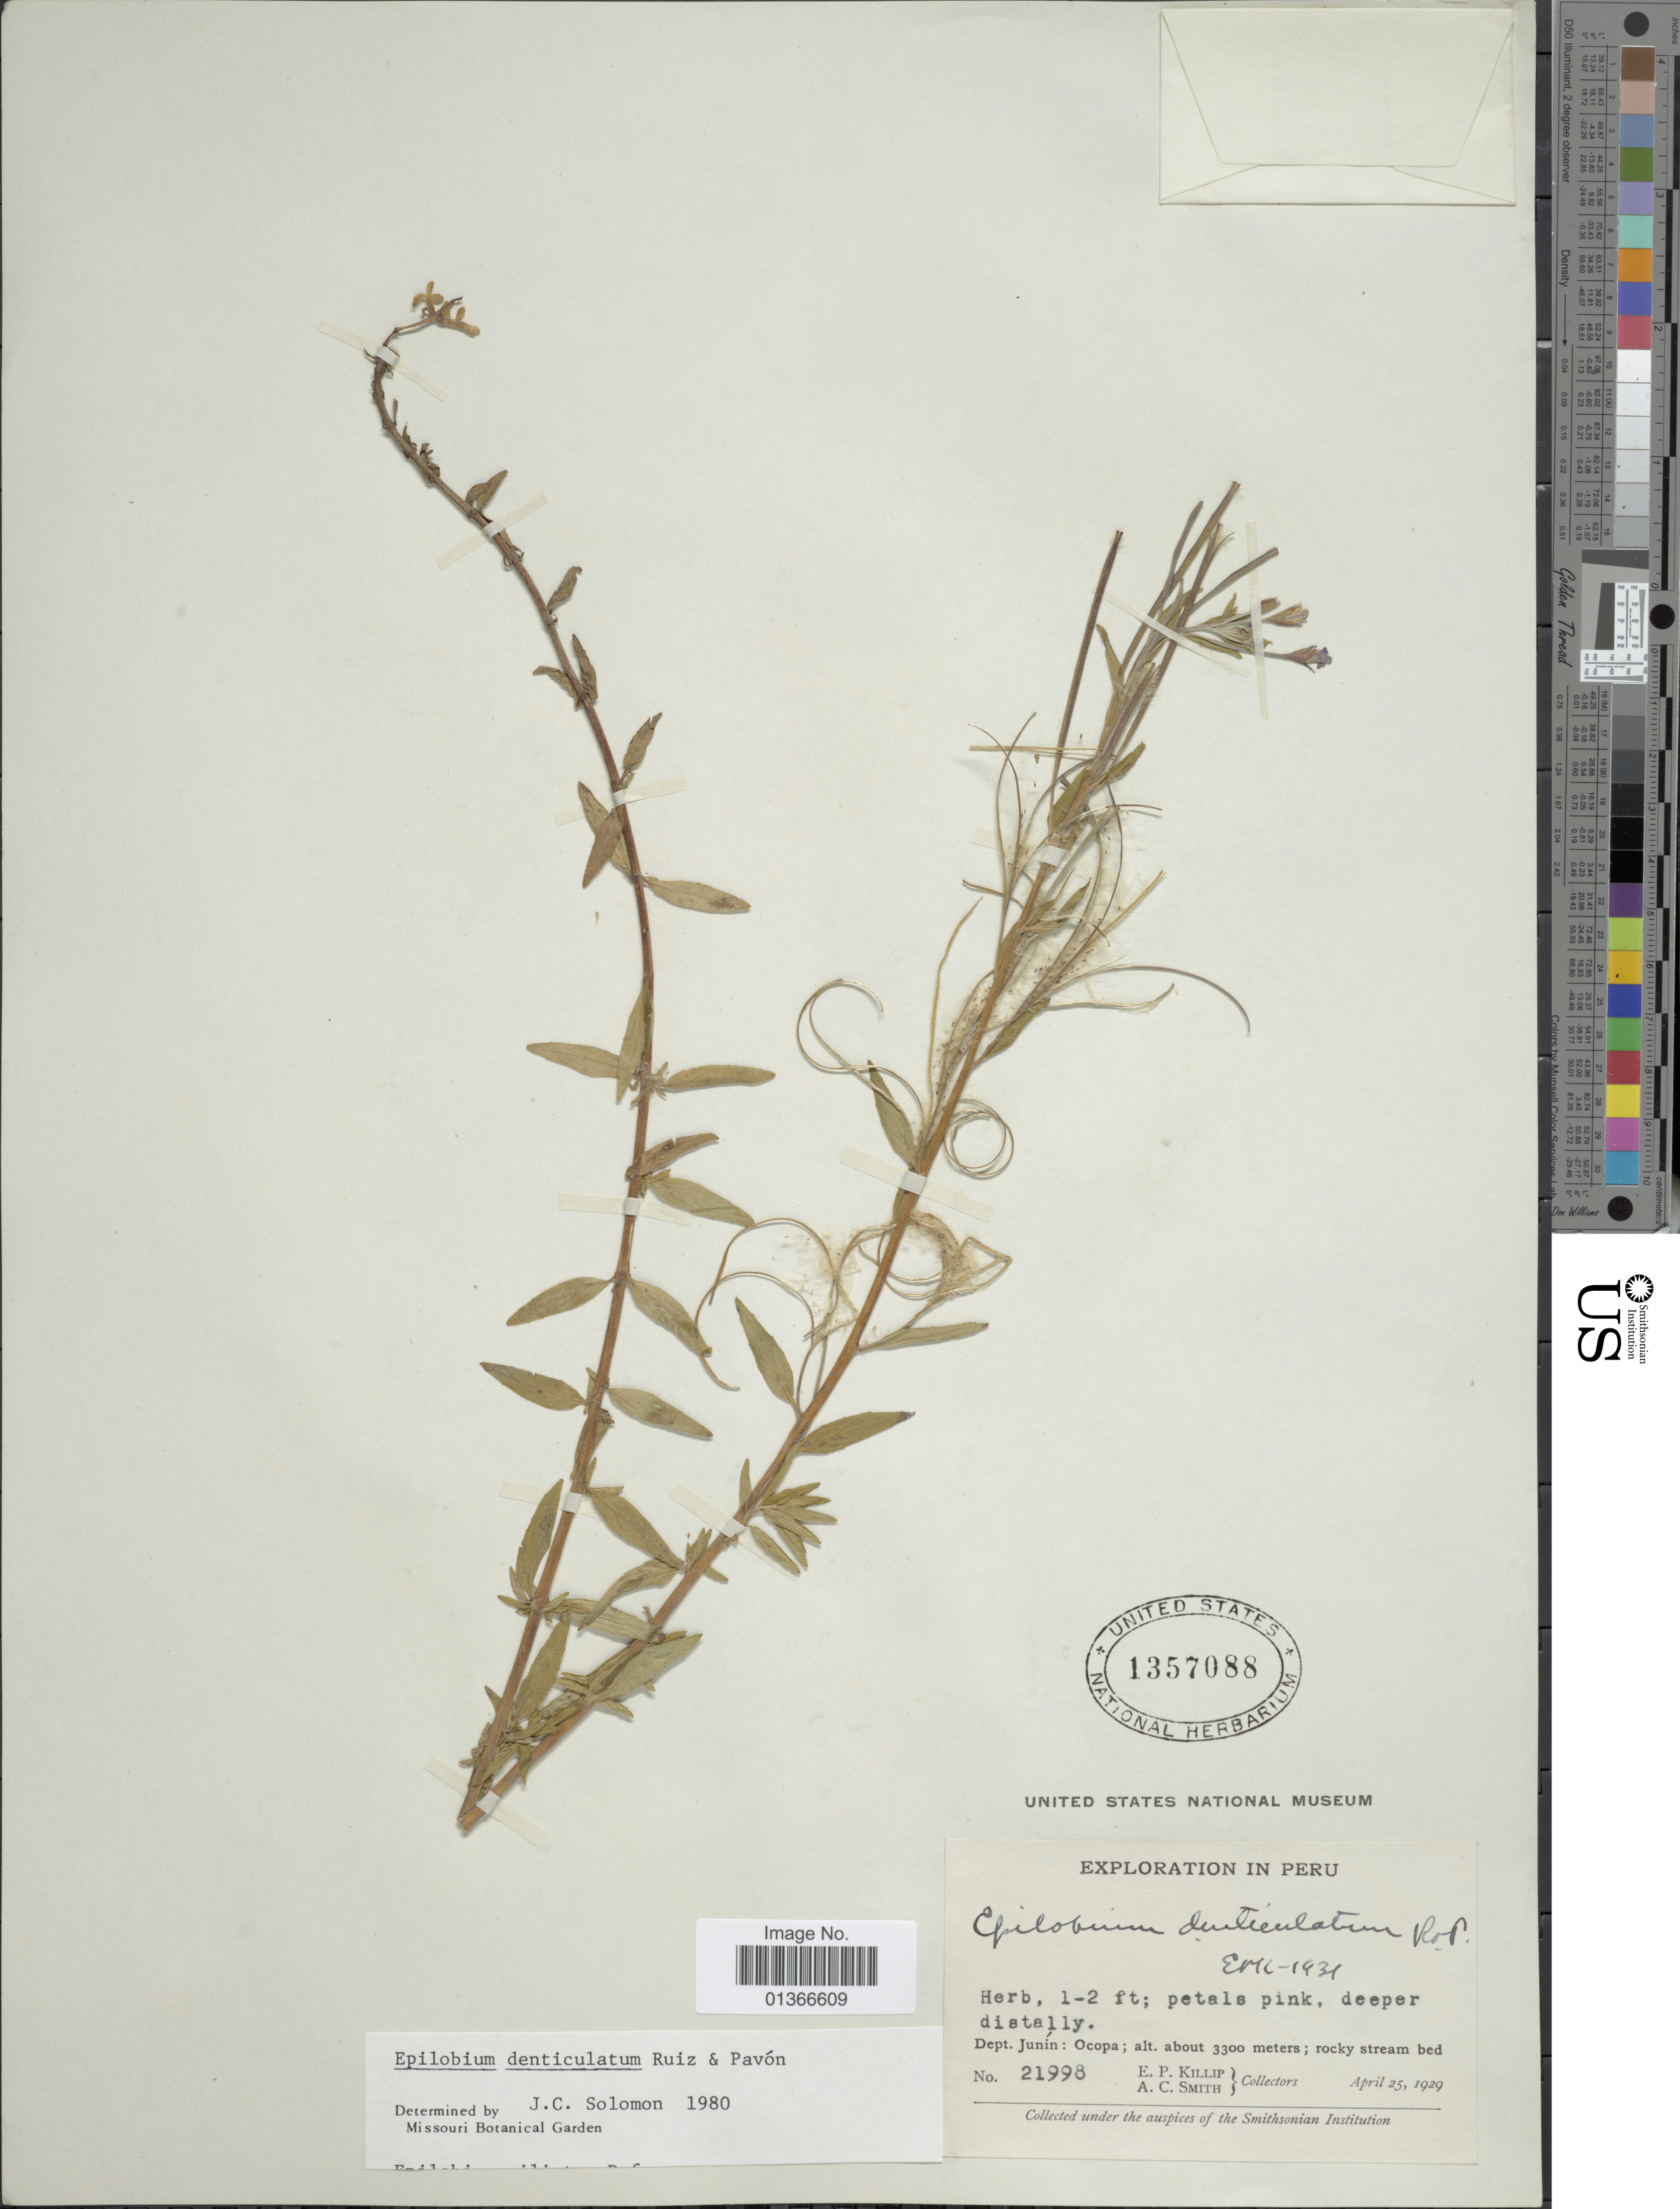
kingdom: Plantae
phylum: Tracheophyta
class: Magnoliopsida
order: Myrtales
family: Onagraceae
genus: Epilobium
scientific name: Epilobium denticulatum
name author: Ruiz & Pav.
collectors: E. P. Killip & A. C. Smith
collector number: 21998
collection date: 1929-04-25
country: Peru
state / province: Junín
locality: Ocopa.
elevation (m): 3300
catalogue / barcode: US 1357088